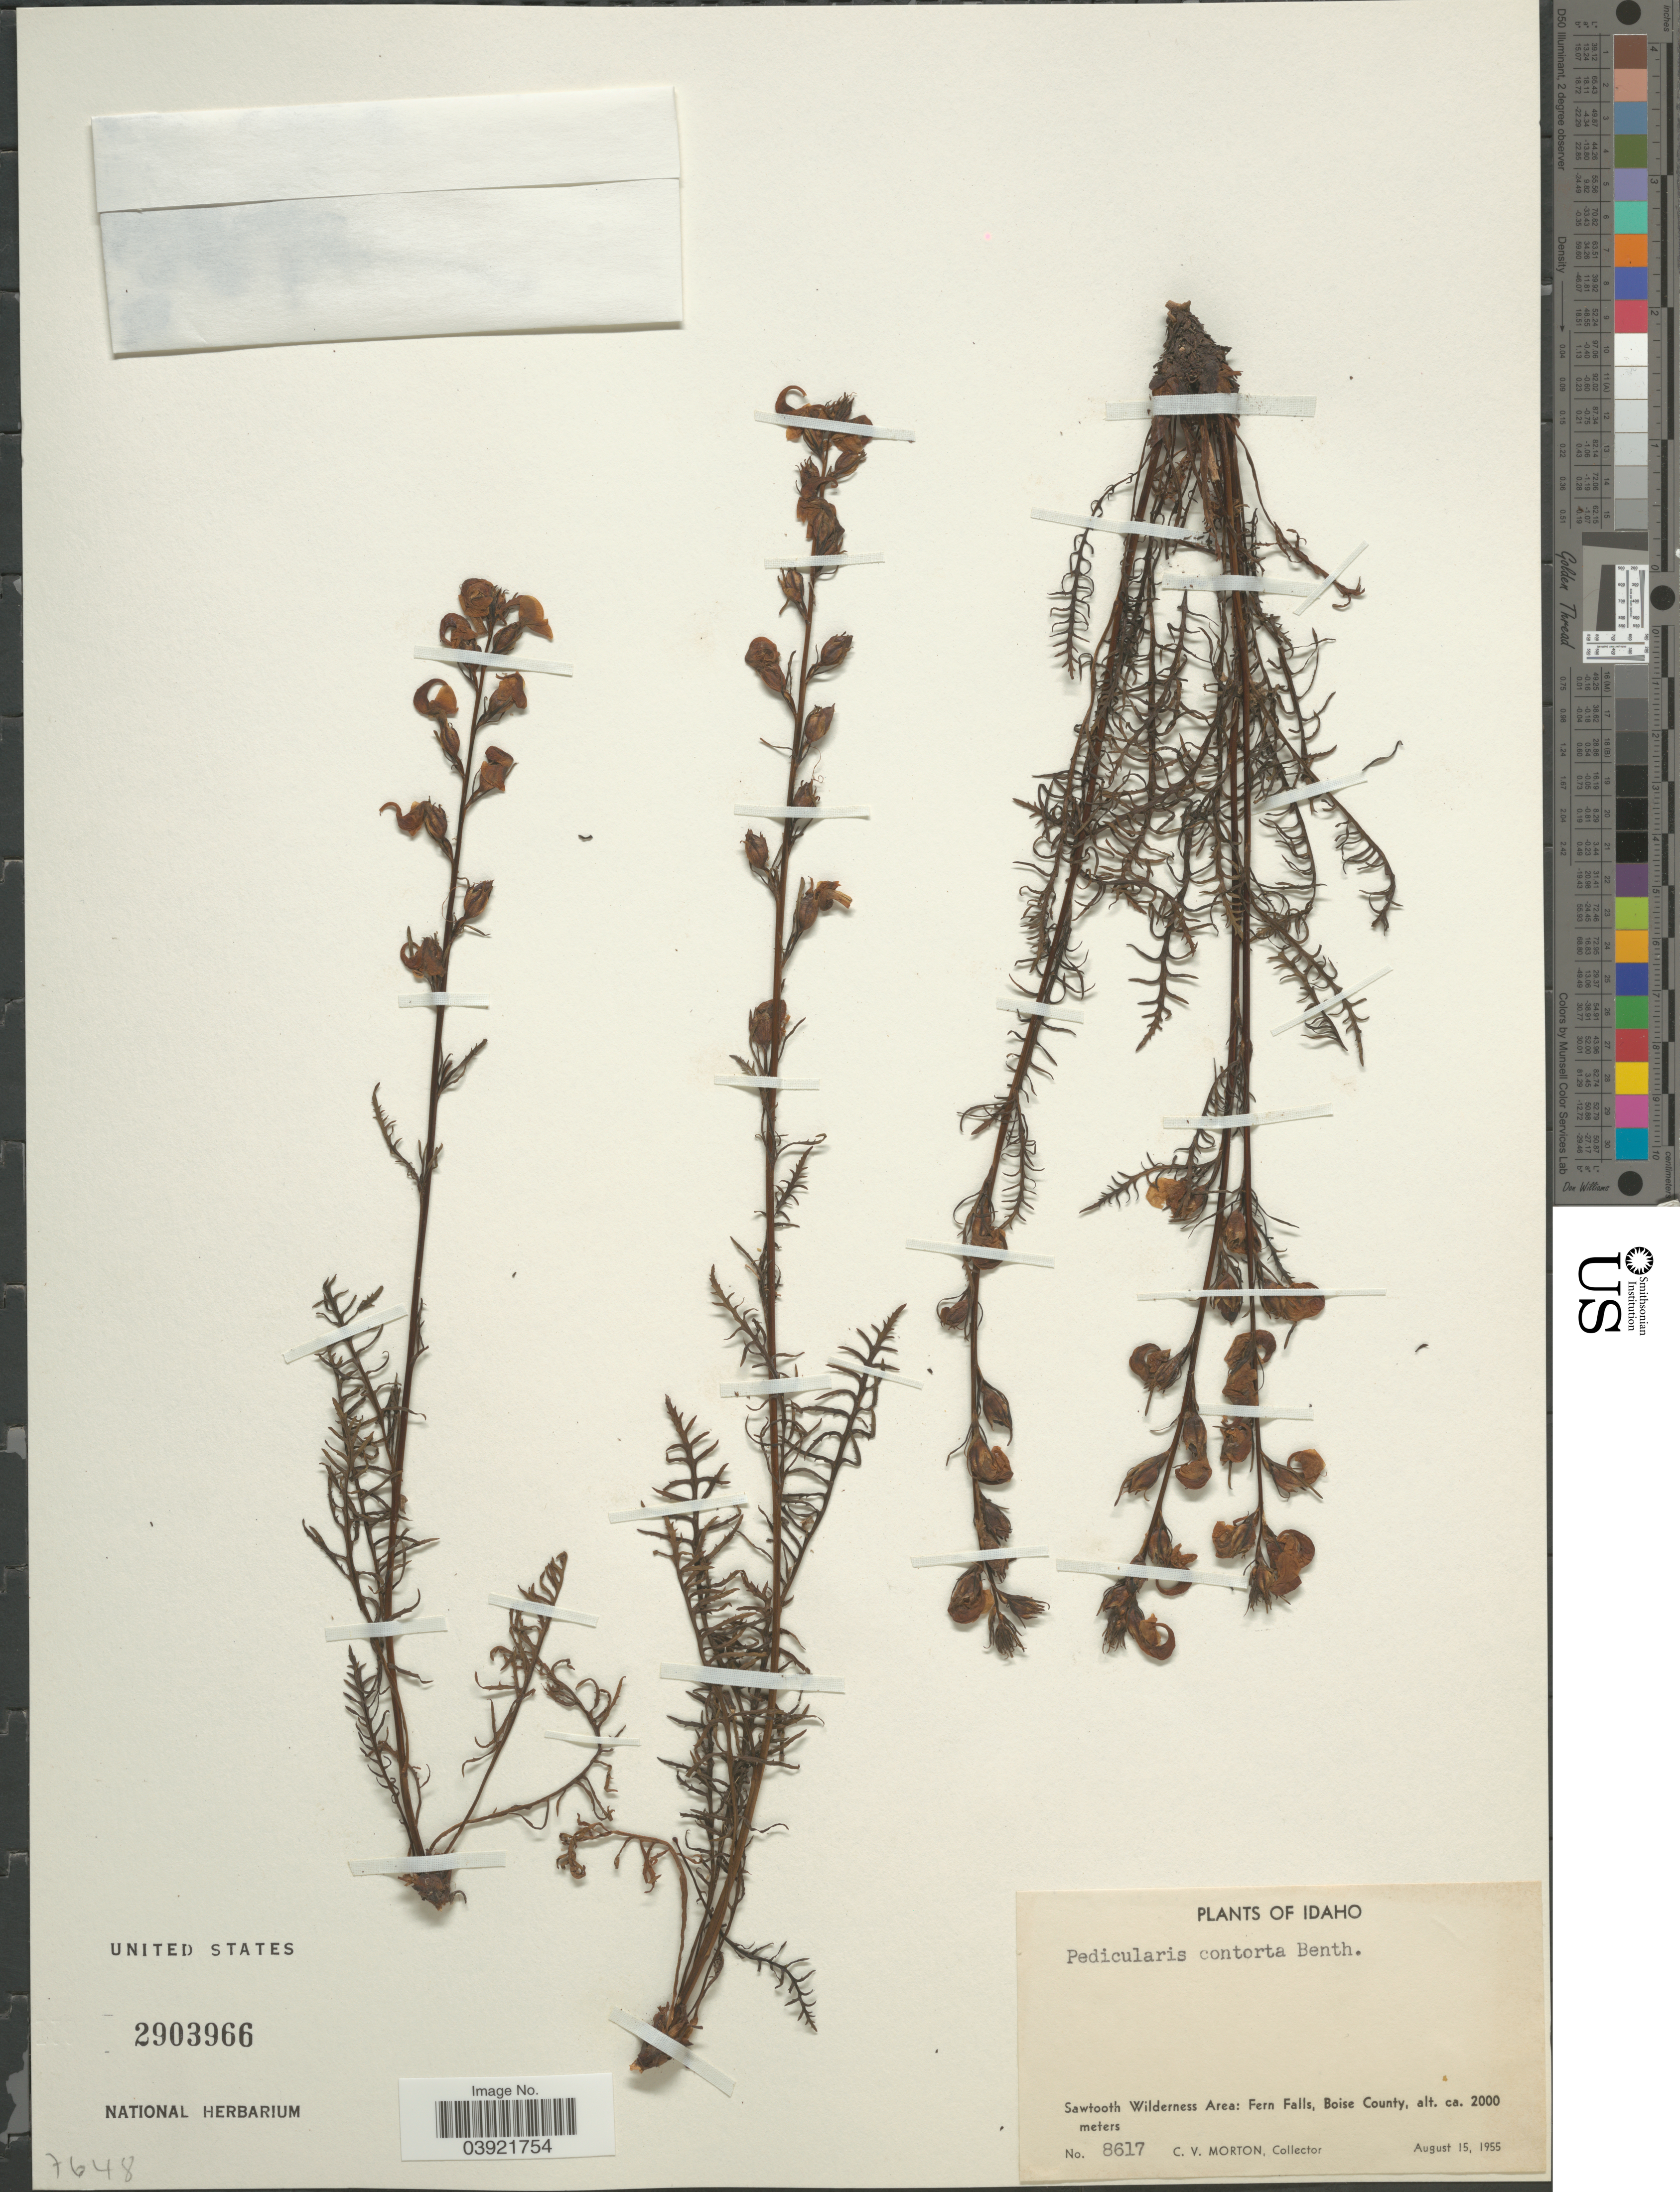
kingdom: Plantae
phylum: Tracheophyta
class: Magnoliopsida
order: Lamiales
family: Orobanchaceae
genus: Pedicularis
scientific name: Pedicularis contorta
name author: Benth.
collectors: C. V. Morton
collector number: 8617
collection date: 1955-08-15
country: United States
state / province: Idaho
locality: Sawtooth Wilderness Area: Fern Falls, Boise County.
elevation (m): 2000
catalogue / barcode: US 2903966